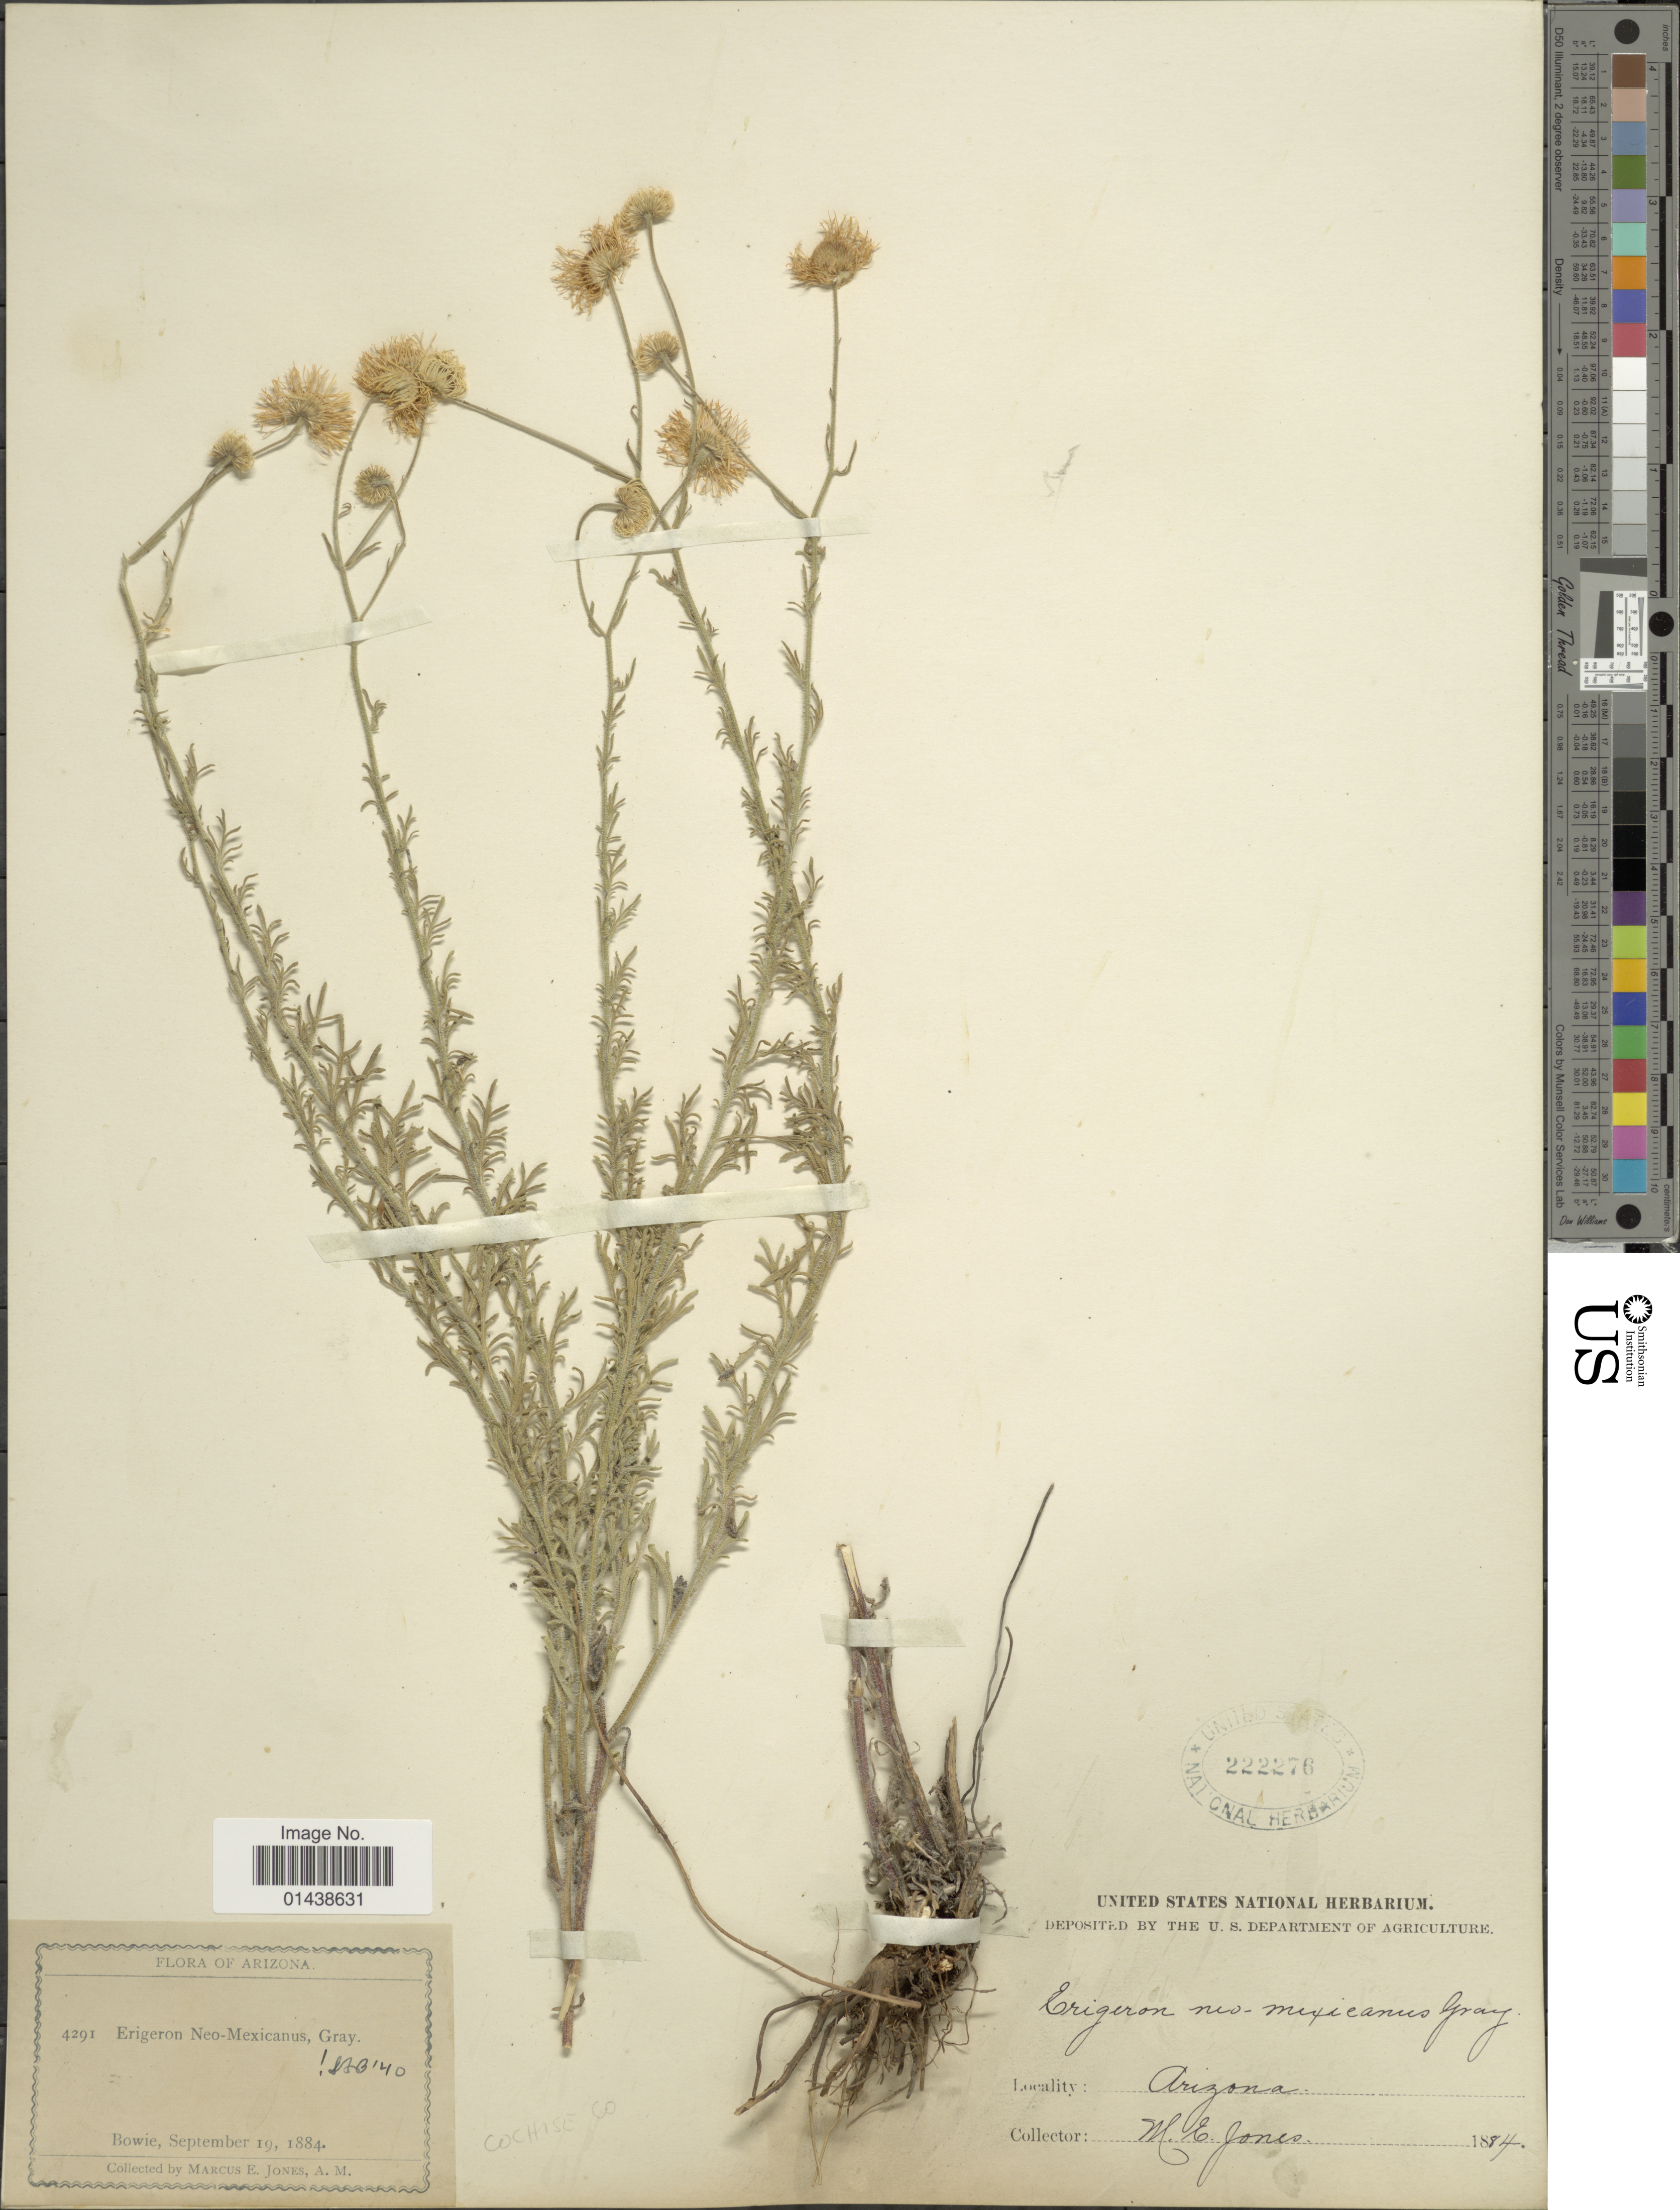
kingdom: Plantae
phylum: Tracheophyta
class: Magnoliopsida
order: Asterales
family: Asteraceae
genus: Erigeron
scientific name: Erigeron neomexicanus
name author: A. Gray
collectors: M. E. Jones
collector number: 4291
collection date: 1884-09-19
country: United States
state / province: Arizona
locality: Bowie, Cochise Co.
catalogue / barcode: US 222276